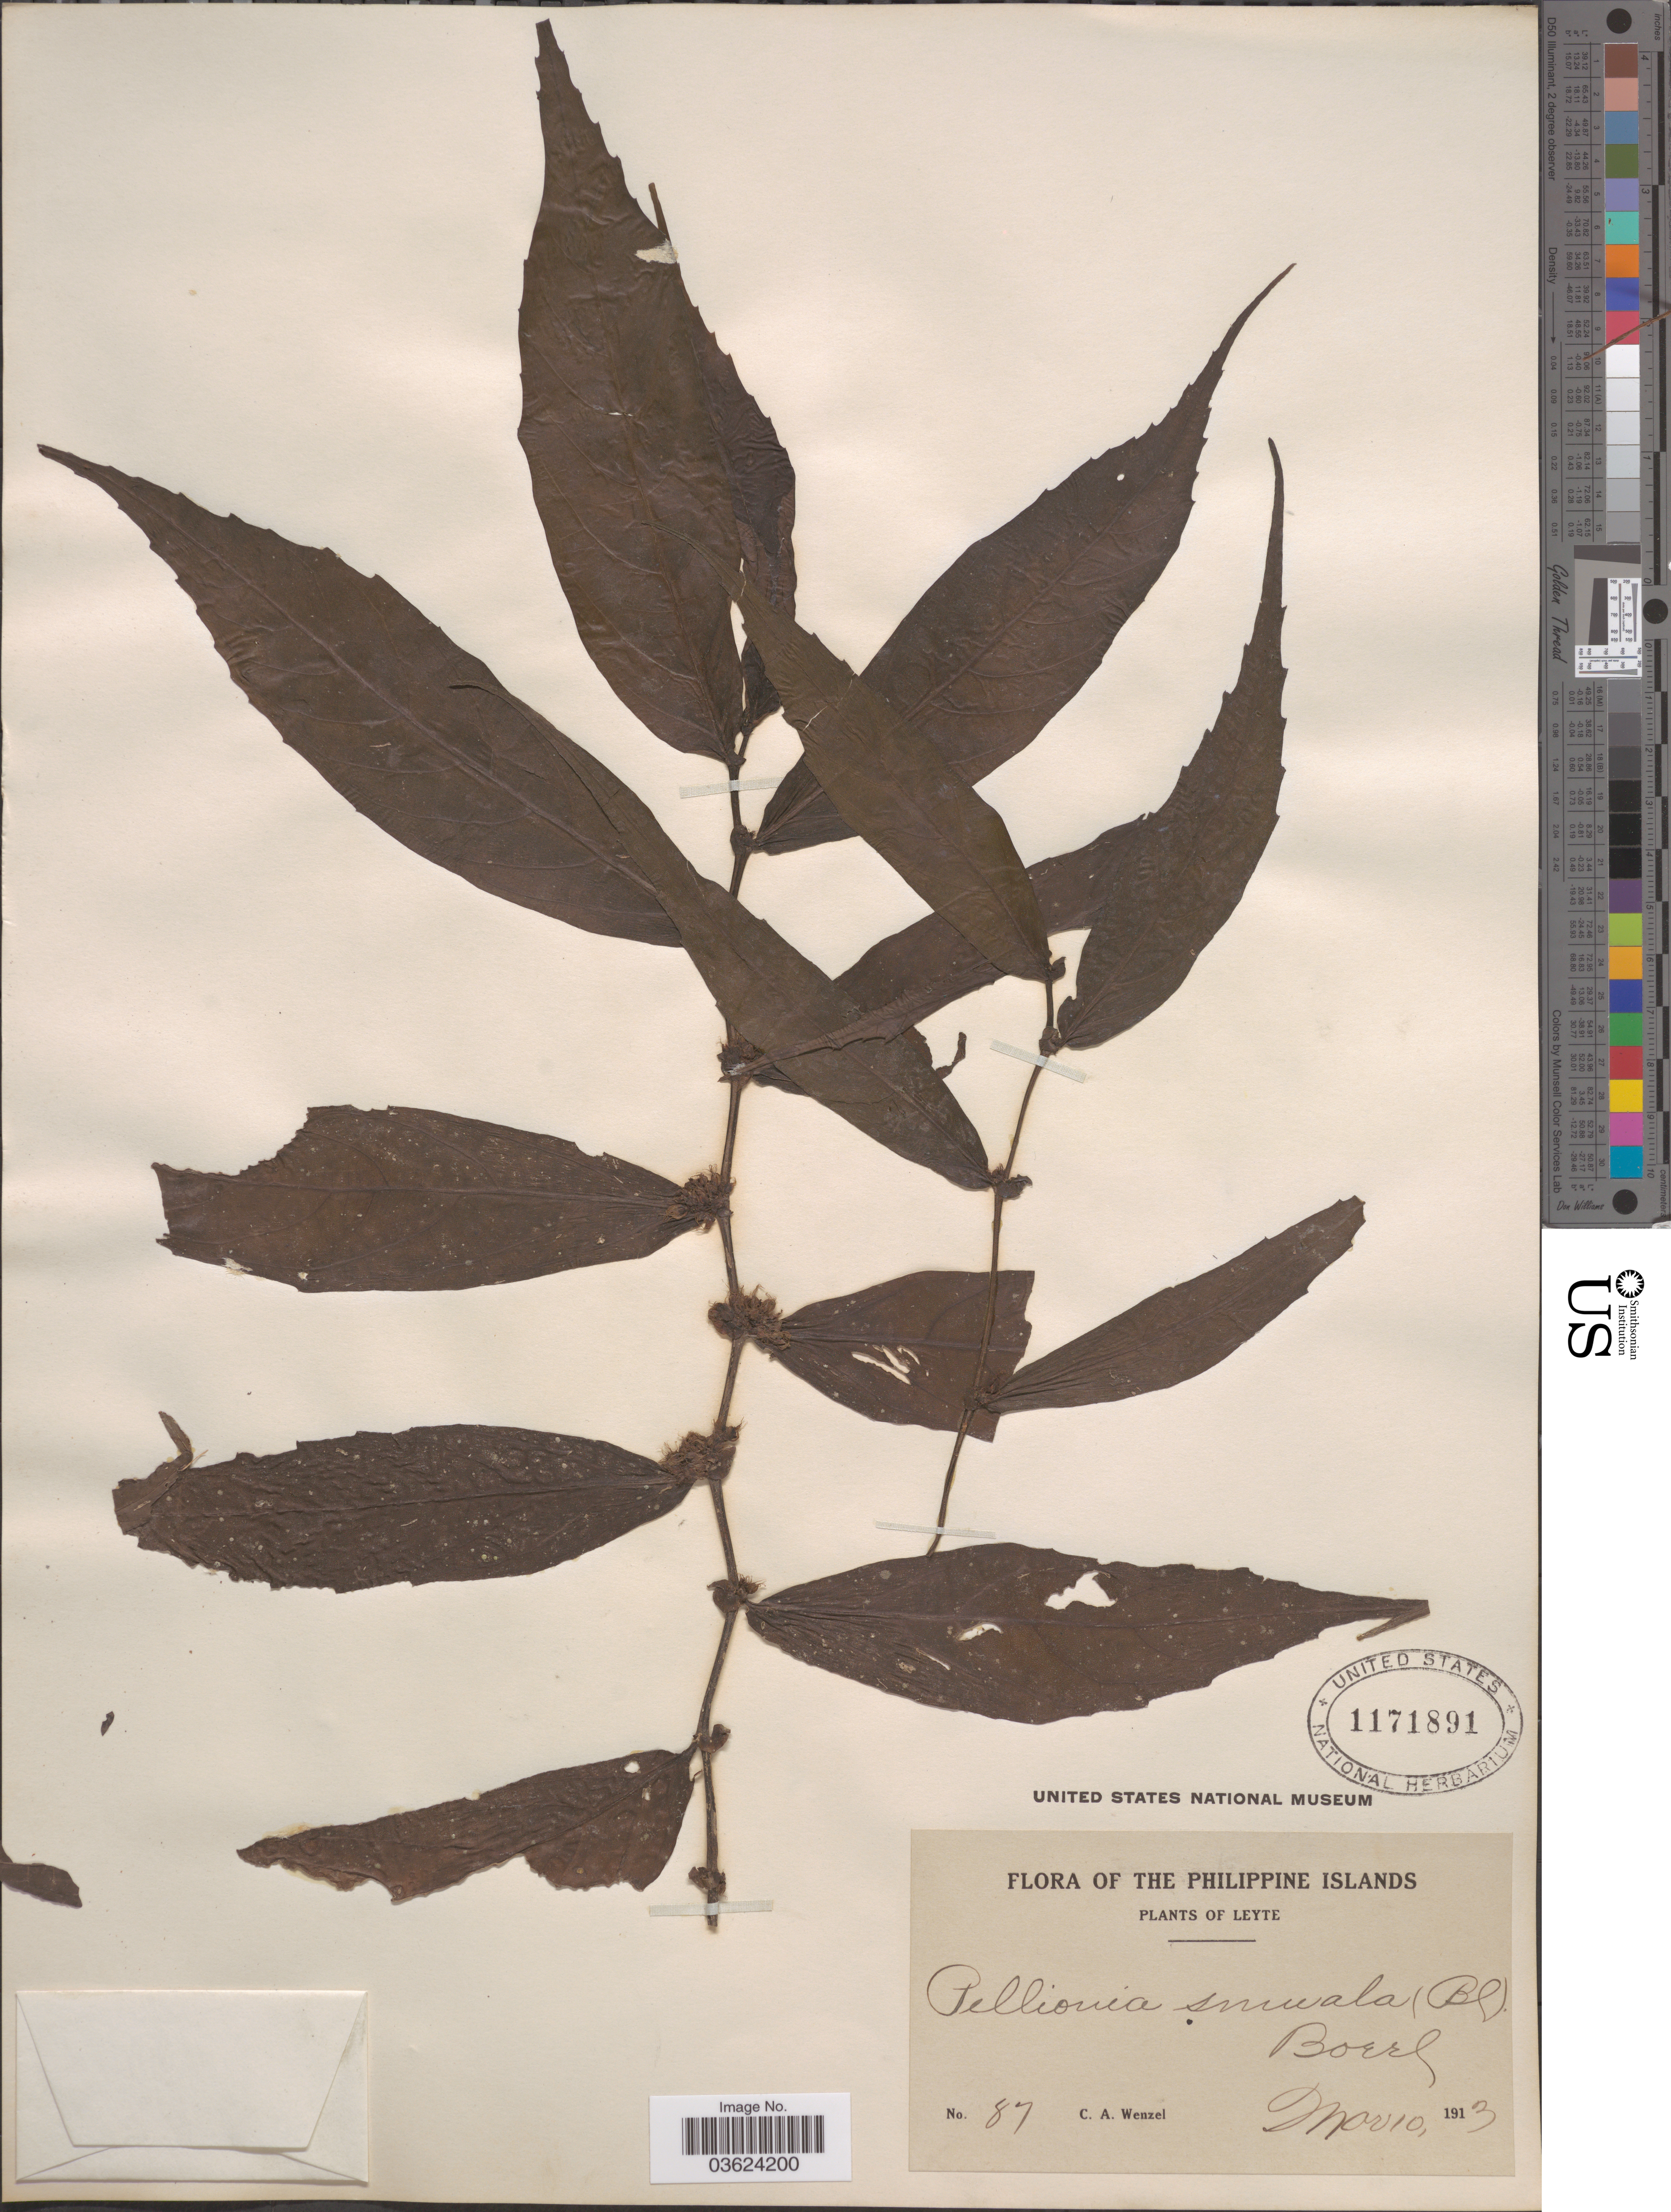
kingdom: Plantae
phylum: Tracheophyta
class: Magnoliopsida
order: Rosales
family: Urticaceae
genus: Elatostema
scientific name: Elatostema sinuatum var. sinuatum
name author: (Blume) Hassk.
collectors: C. Wenzel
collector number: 87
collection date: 1913-03-10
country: Philippines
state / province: Eastern Visayas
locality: Philippine Islands. Leyte.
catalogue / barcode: US 1171891